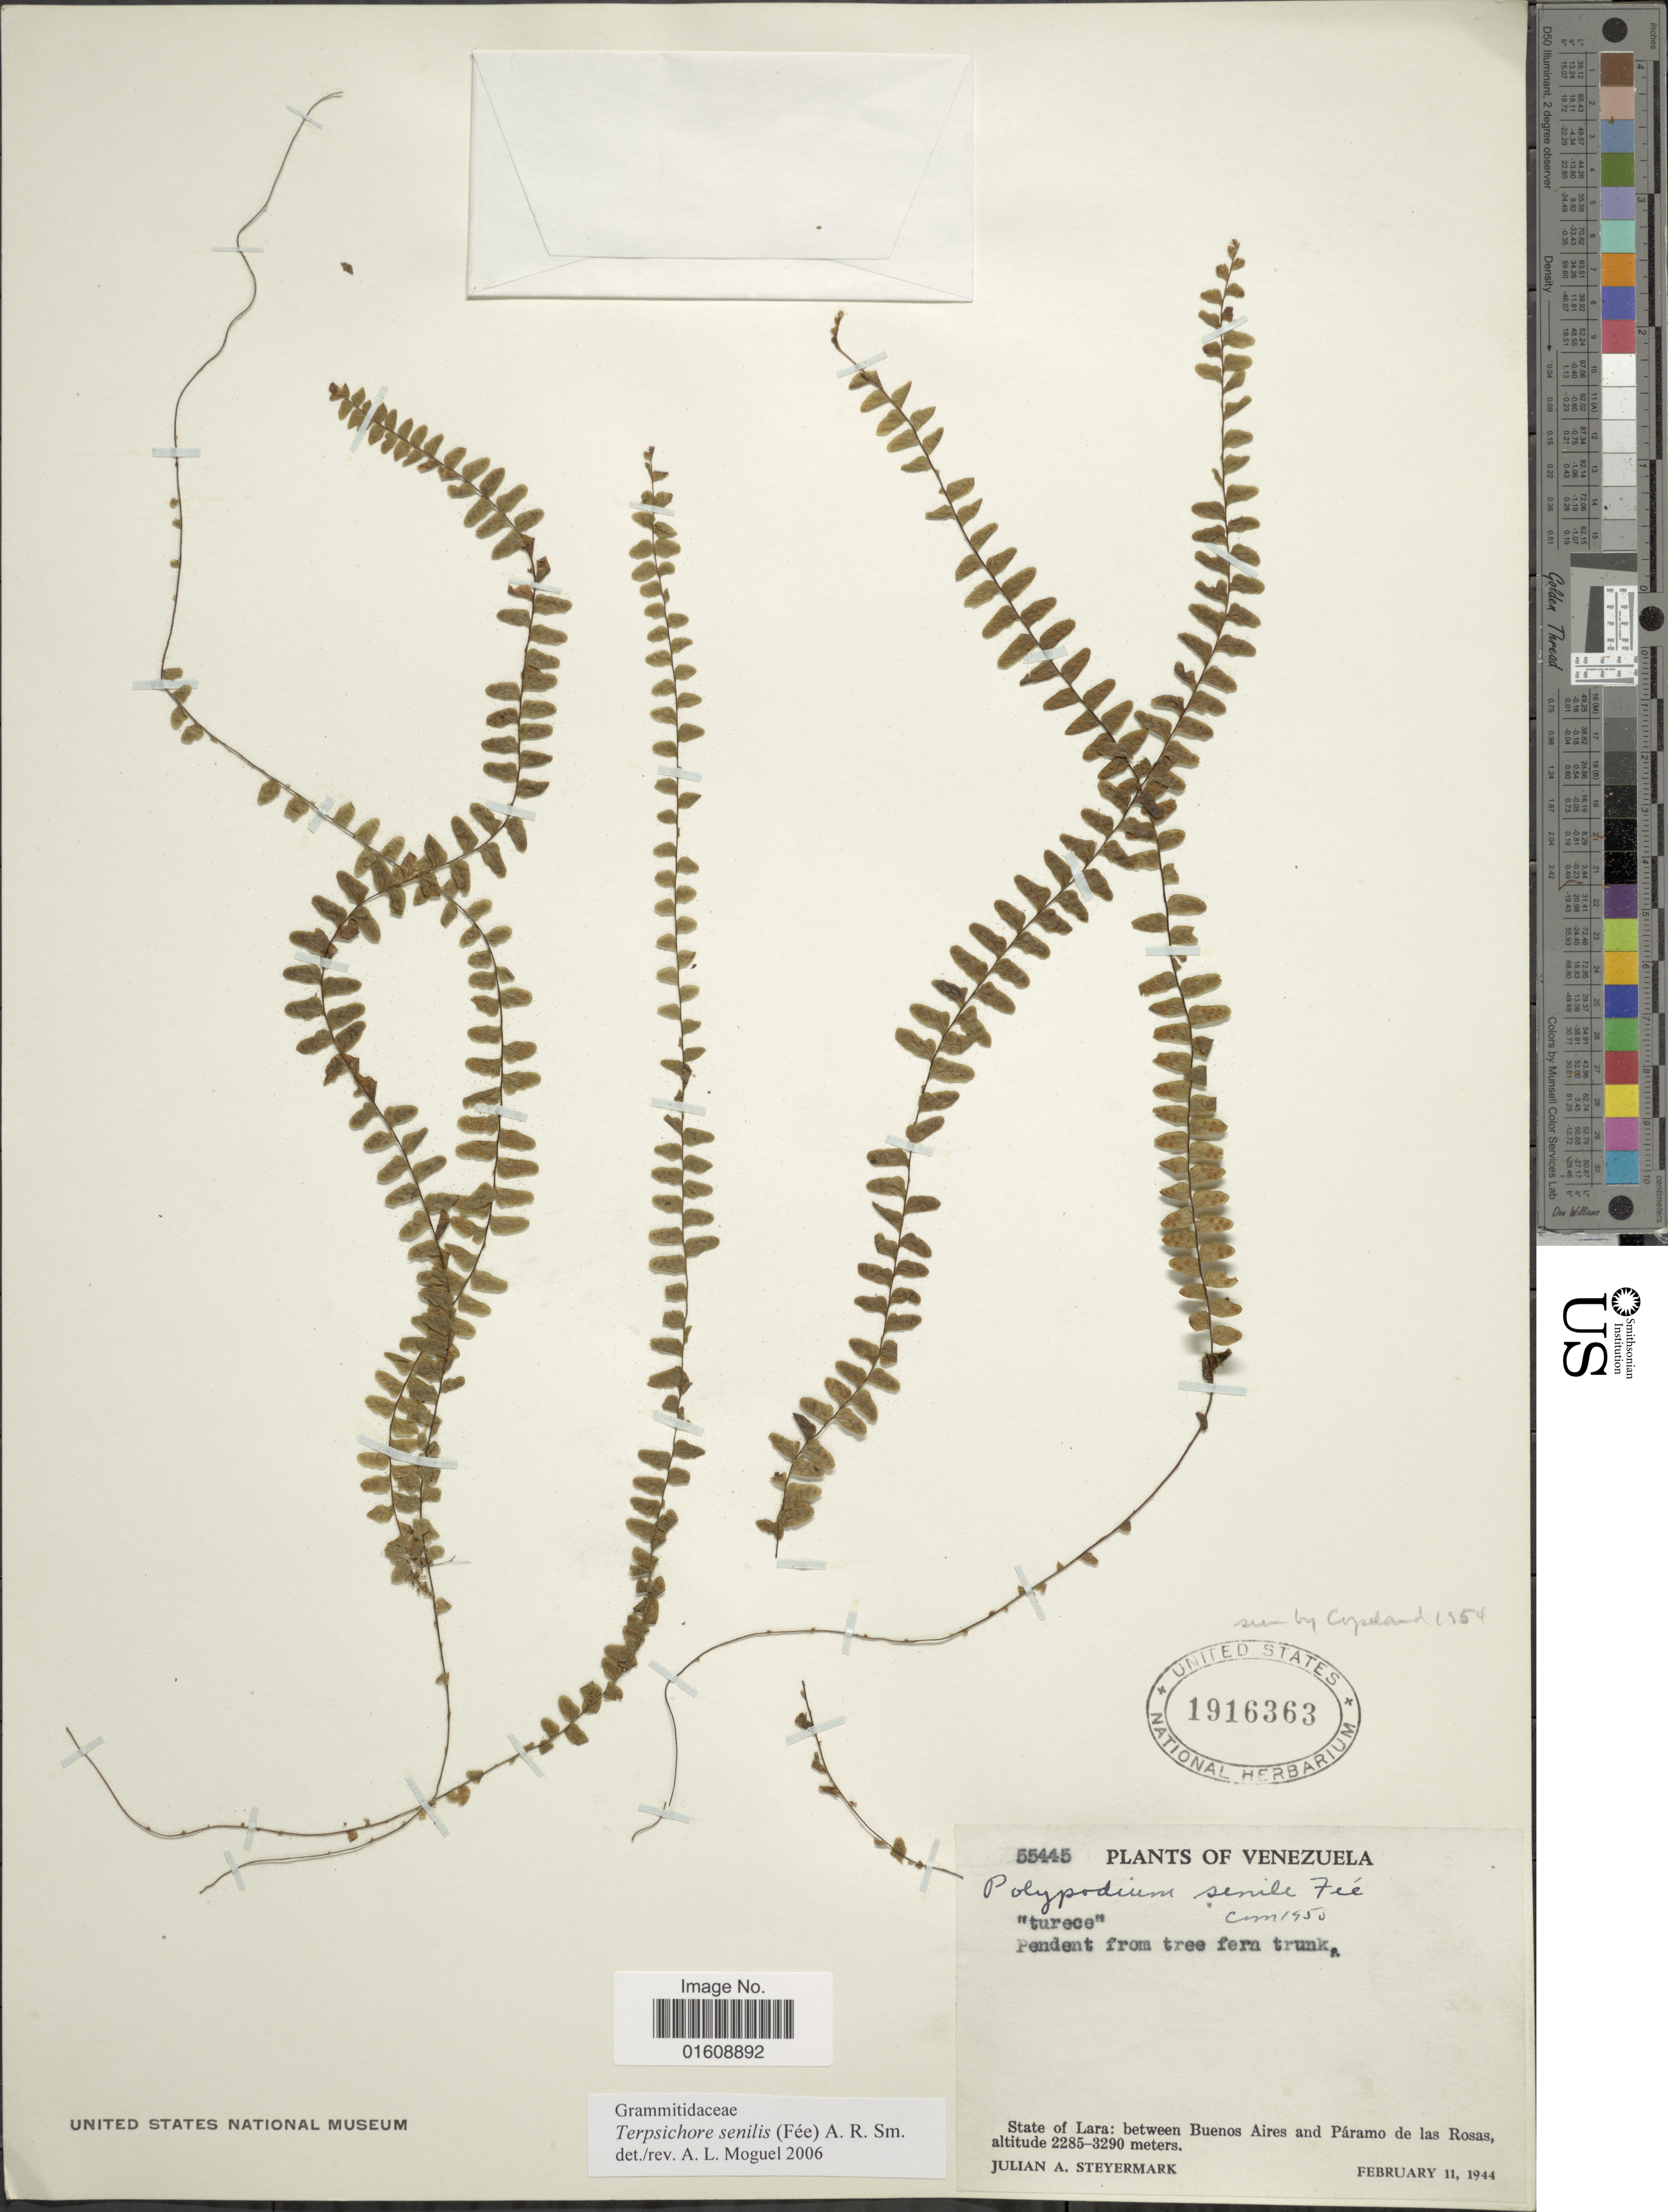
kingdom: Plantae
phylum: Tracheophyta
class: Polypodiopsida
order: Polypodiales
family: Polypodiaceae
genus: Alansmia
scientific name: Alansmia senilis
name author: (Fée) Moguel & M. Kessler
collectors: J. Steyermark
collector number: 55445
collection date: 1944-02-11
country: Venezuela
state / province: Lara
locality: Venezuela, State of Lara: between Buenos Aires and Páramo de las Rosas.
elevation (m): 2285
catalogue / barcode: US 1916363